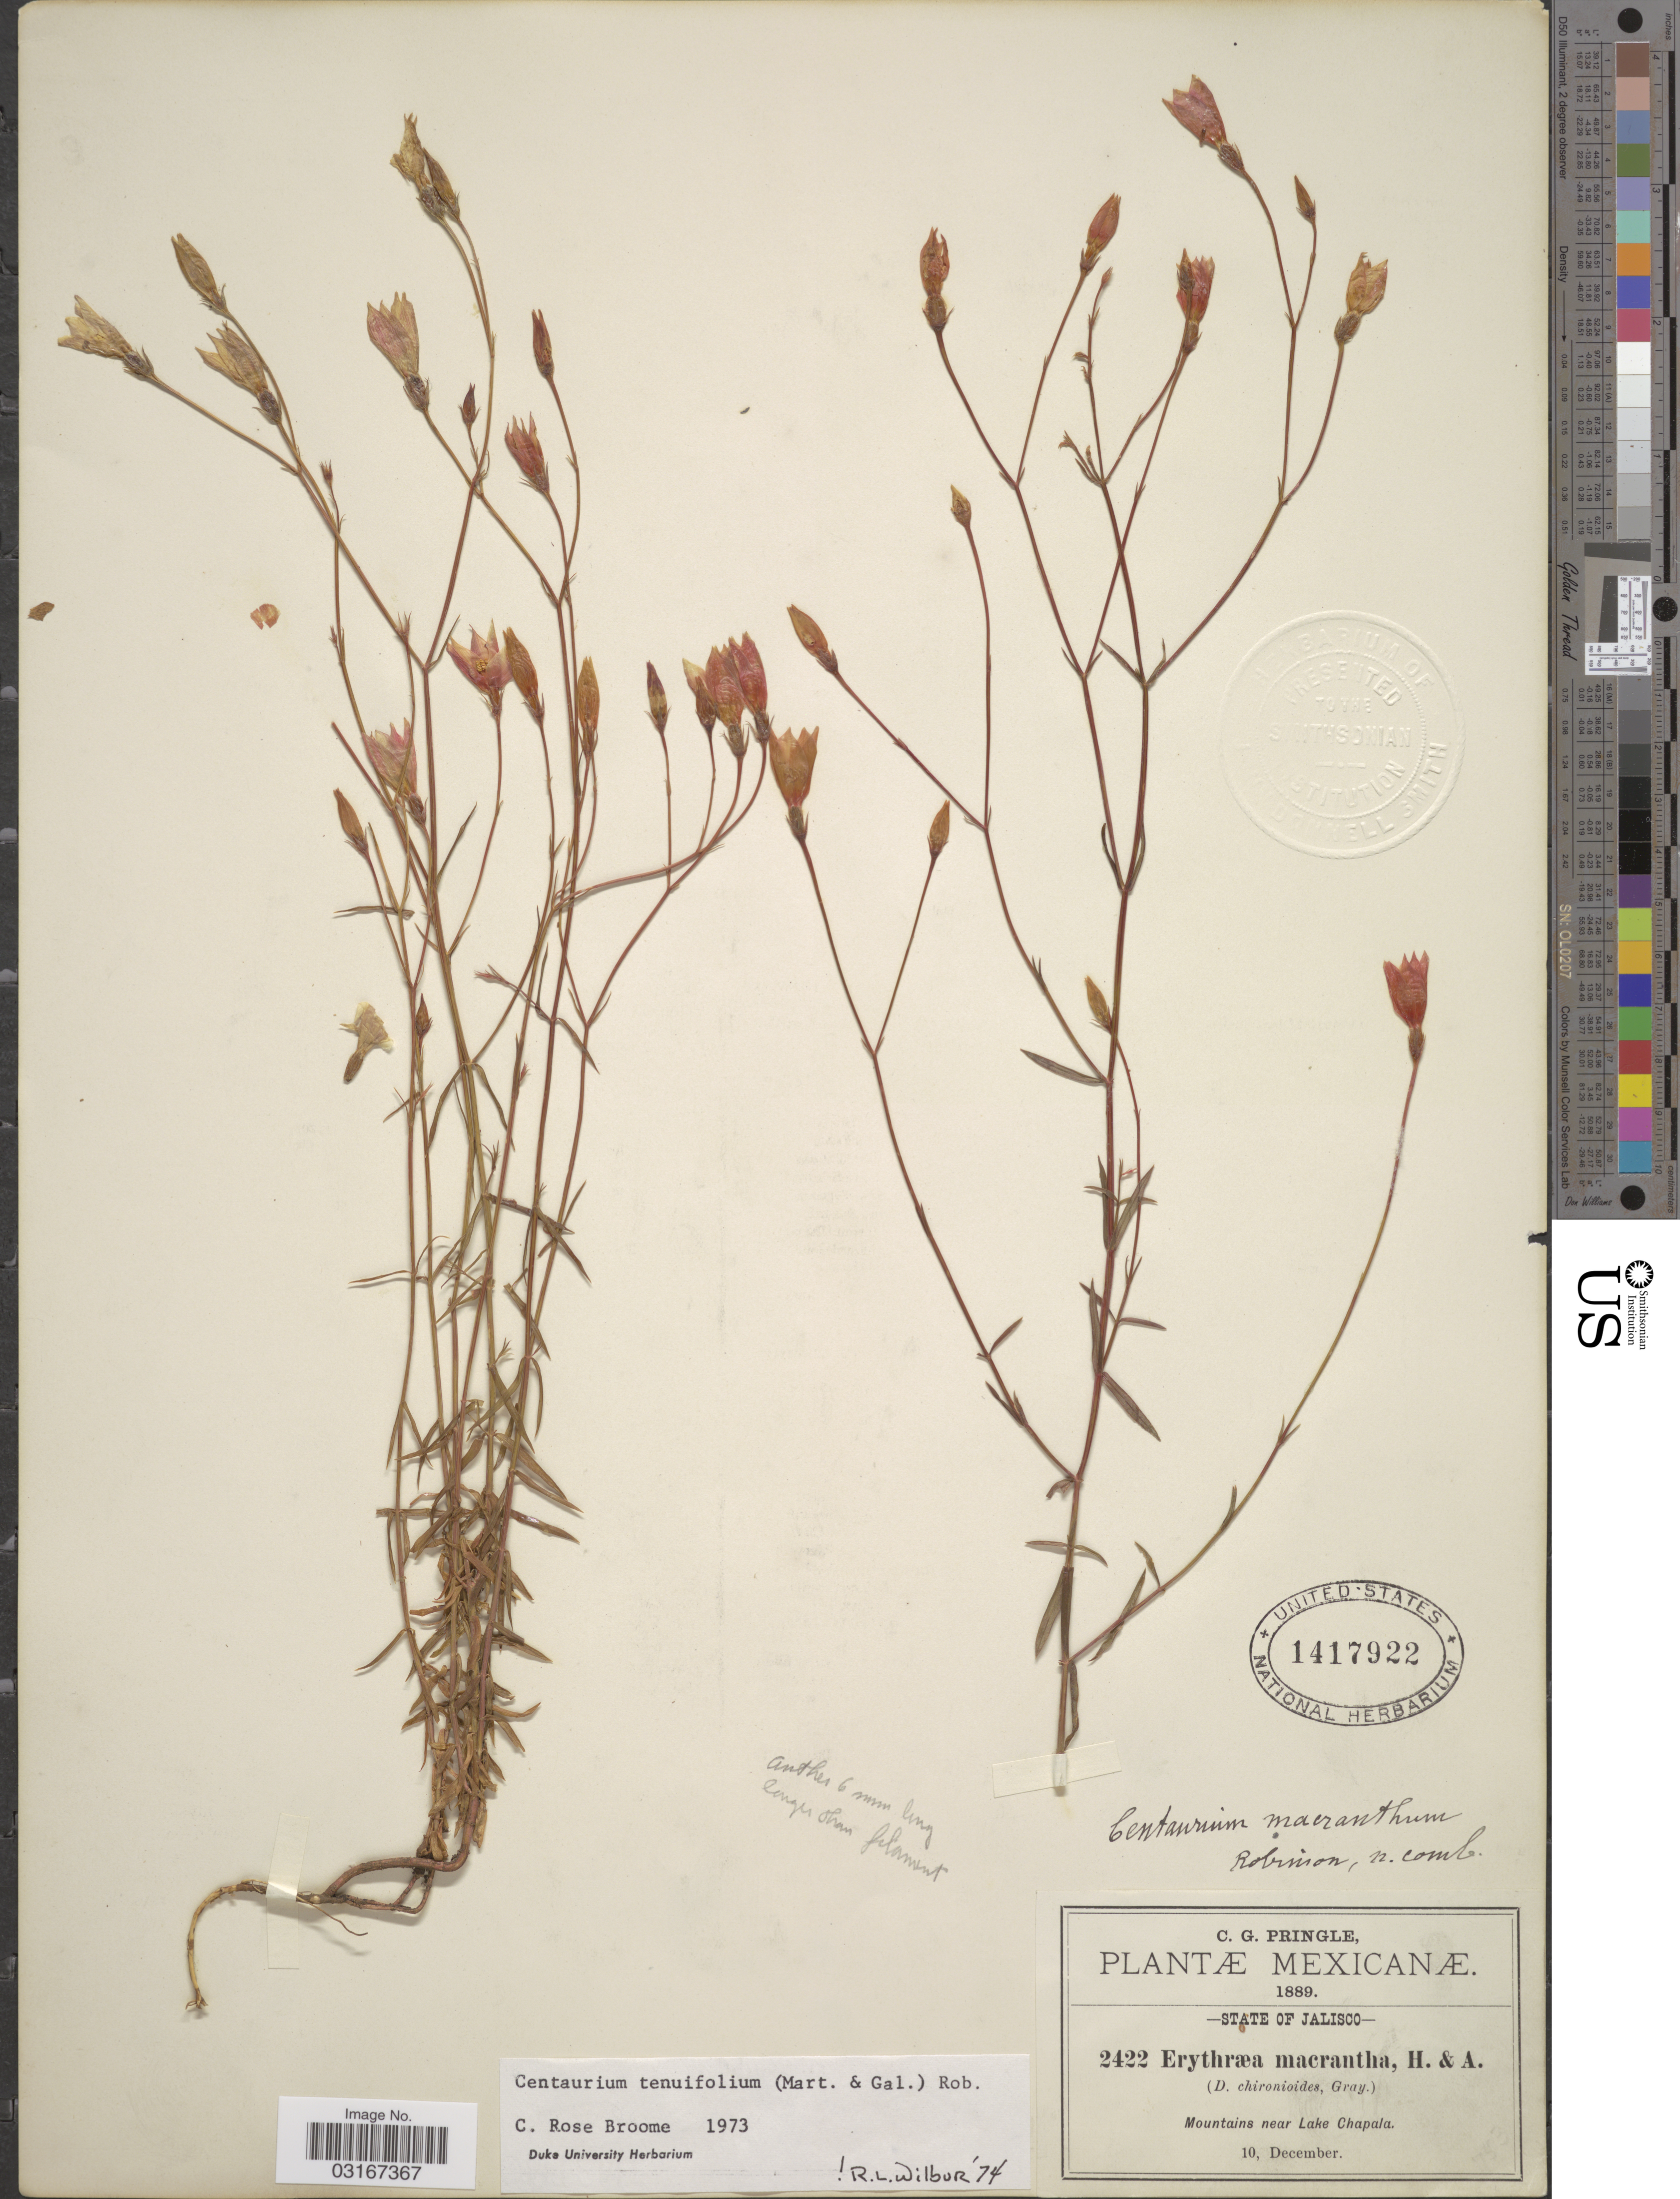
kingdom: Plantae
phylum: Tracheophyta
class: Magnoliopsida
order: Gentianales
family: Gentianaceae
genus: Centaurium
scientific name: Centaurium tenuifolium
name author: (M. Martens) B.L. Rob.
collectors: C. G. Pringle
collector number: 2422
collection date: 1889-12-10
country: Mexico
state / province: Jalisco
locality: Mountains near Lake Chapala.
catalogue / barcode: US 1417922